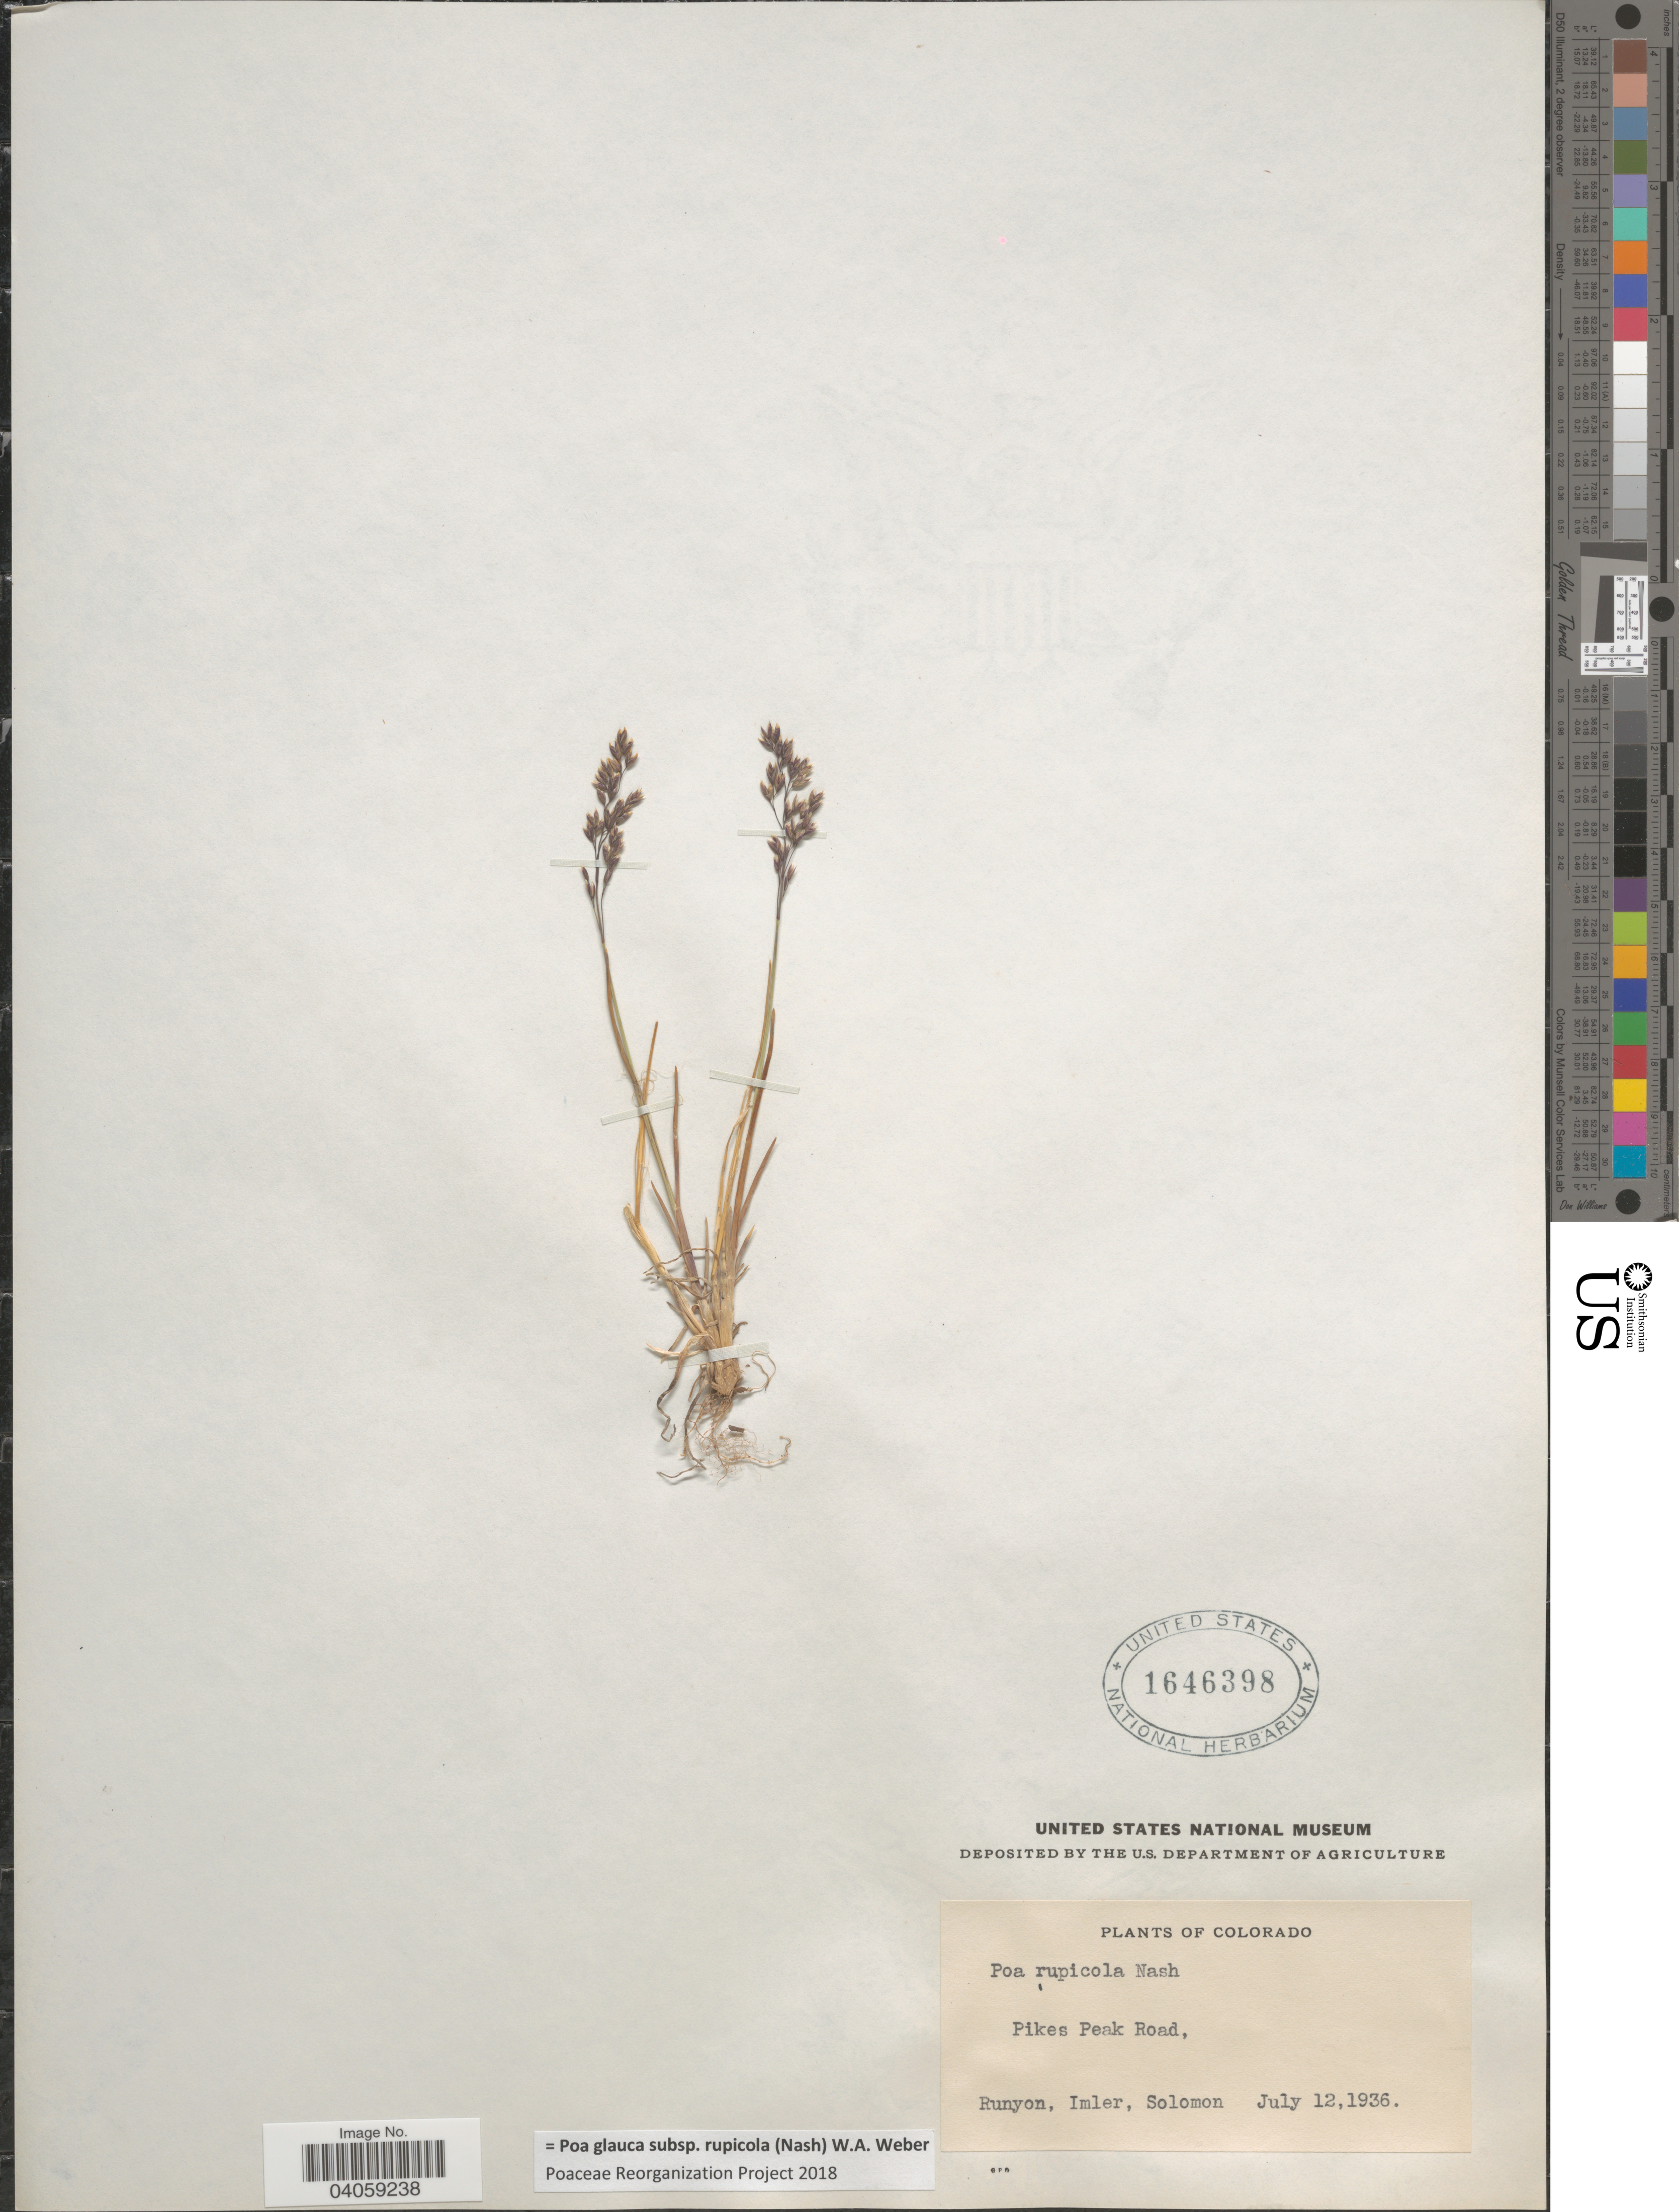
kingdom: Plantae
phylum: Tracheophyta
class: Liliopsida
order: Poales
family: Poaceae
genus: Poa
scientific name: Poa glauca subsp. rupicola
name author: (Nash) W.A. Weber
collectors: -. Runyon, Imler & Solomon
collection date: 1936-07-12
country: United States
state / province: Colorado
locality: Pikes Peak Road.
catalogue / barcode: US 1646398